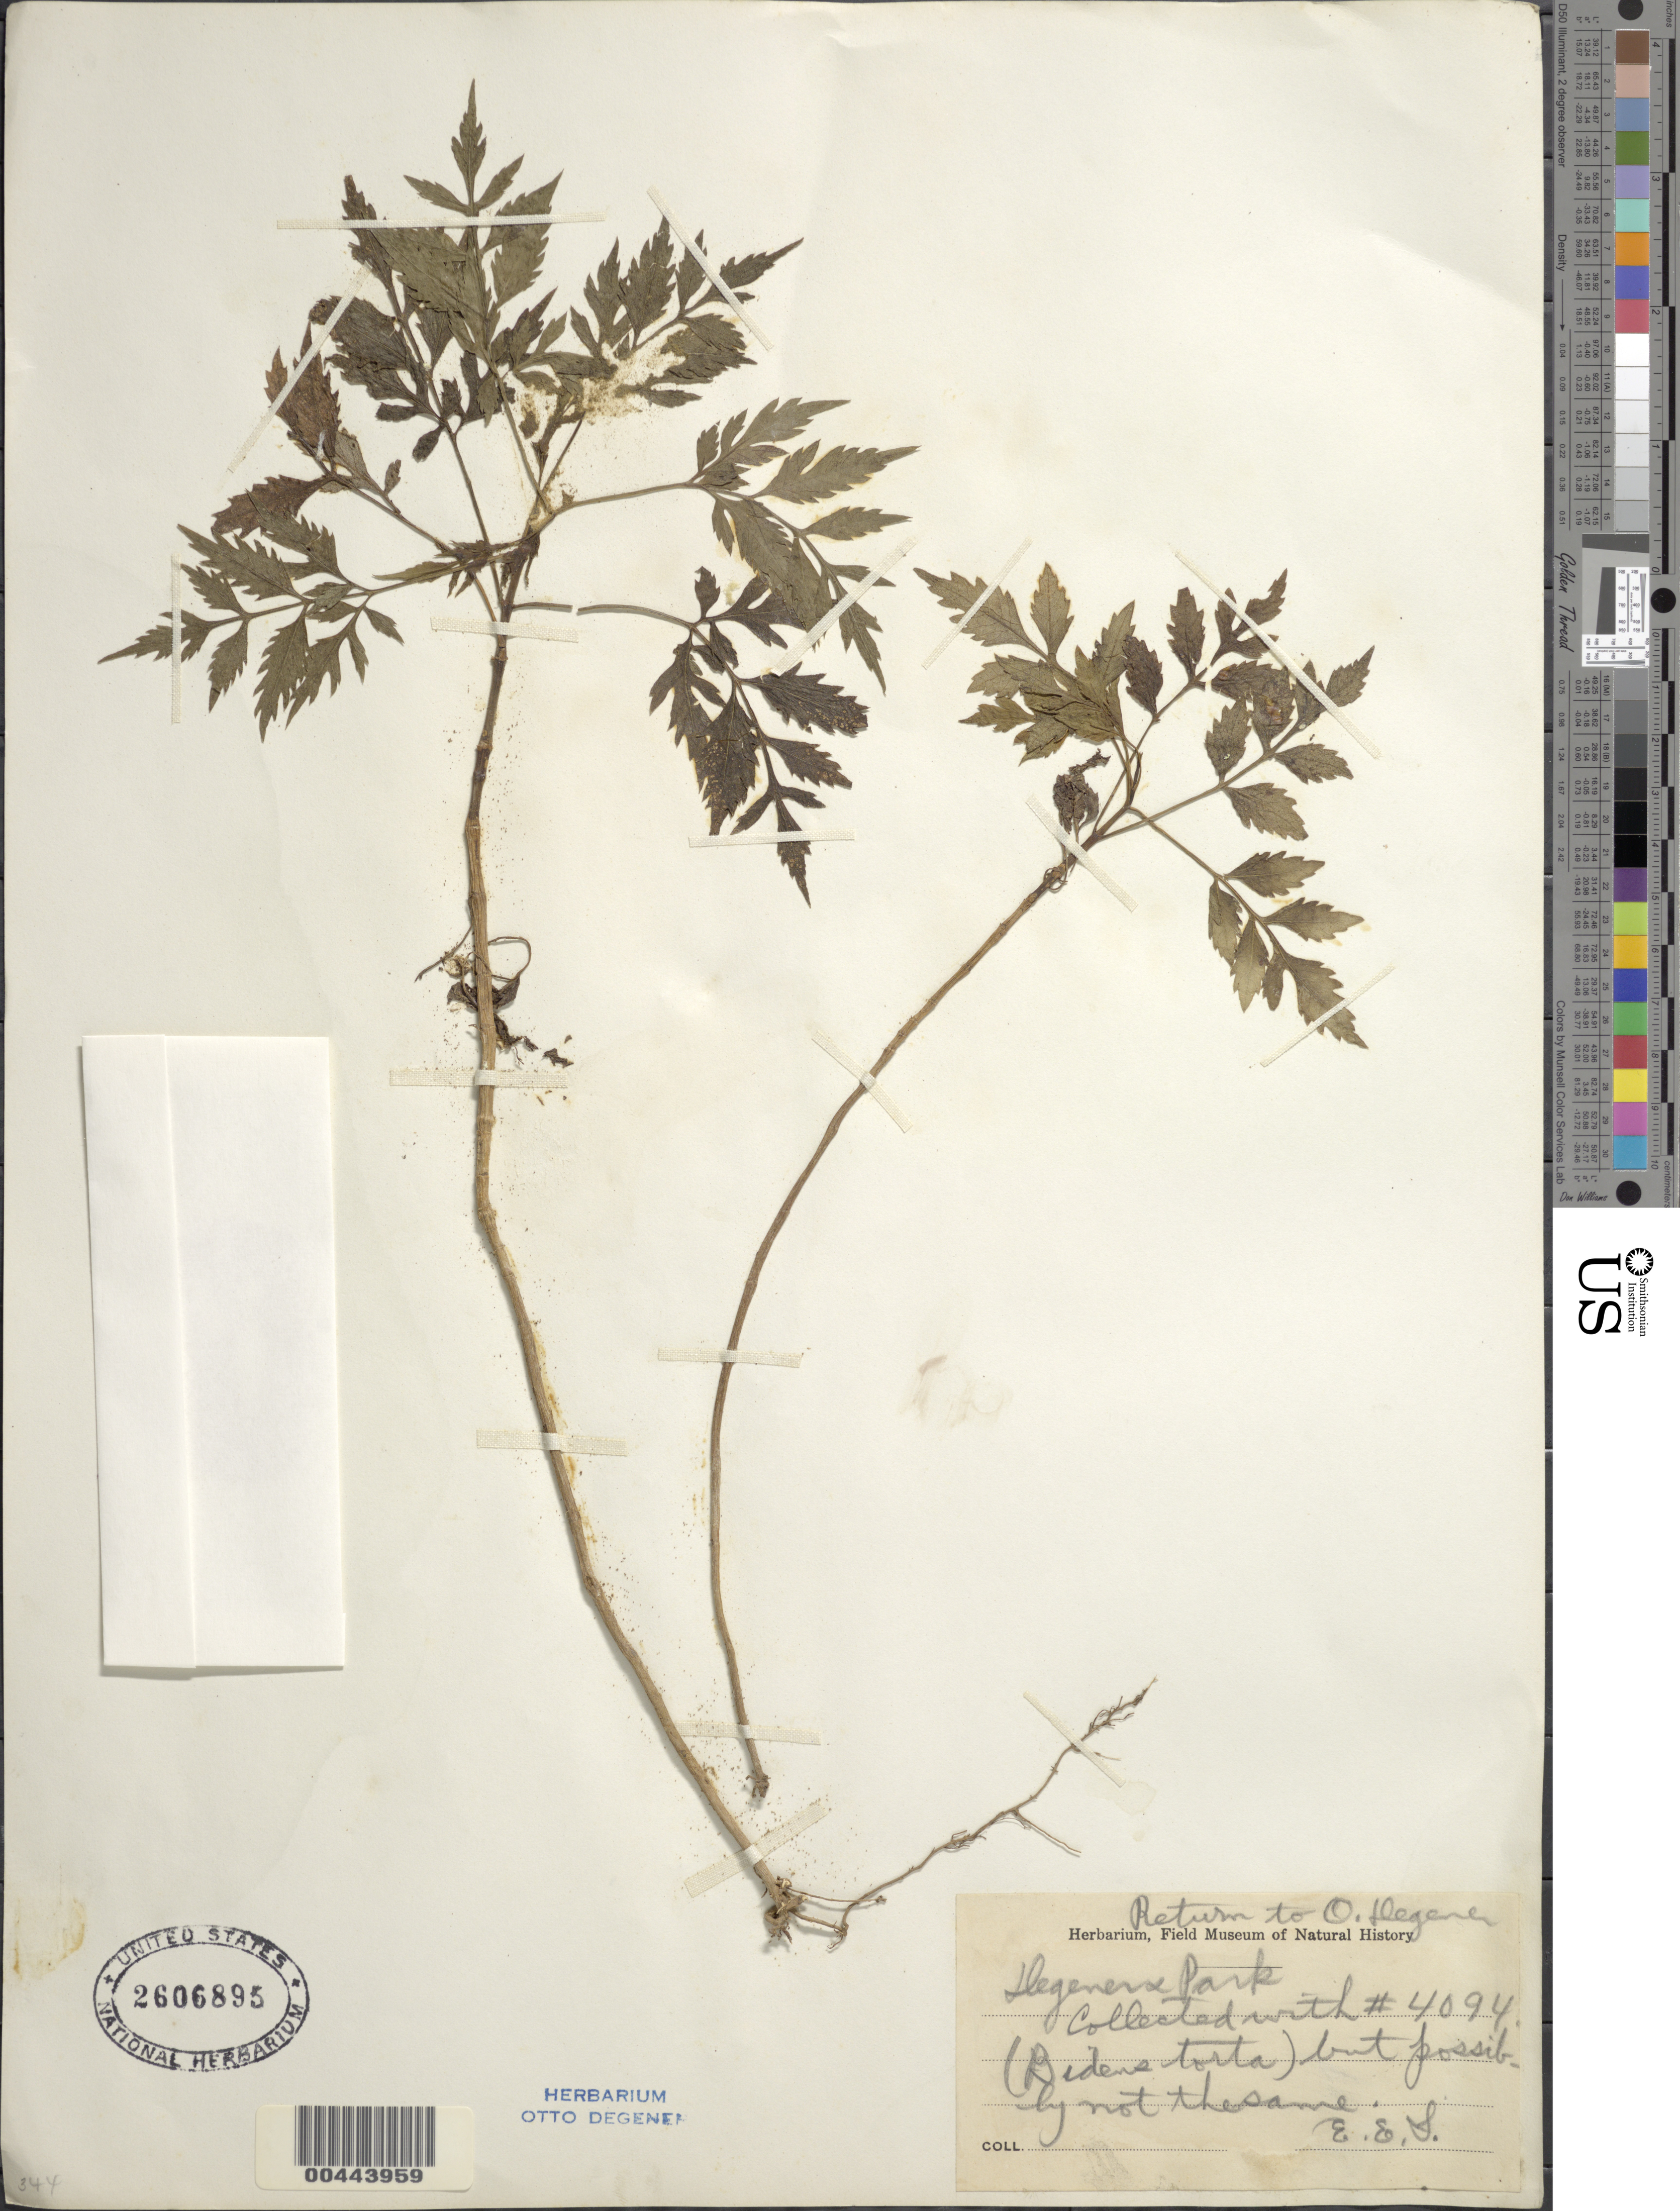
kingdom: Plantae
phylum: Tracheophyta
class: Magnoliopsida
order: Asterales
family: Asteraceae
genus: Bidens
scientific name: Bidens torta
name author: Sherff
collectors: O. Degener & Park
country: United States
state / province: Hawaii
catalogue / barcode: US 2606895